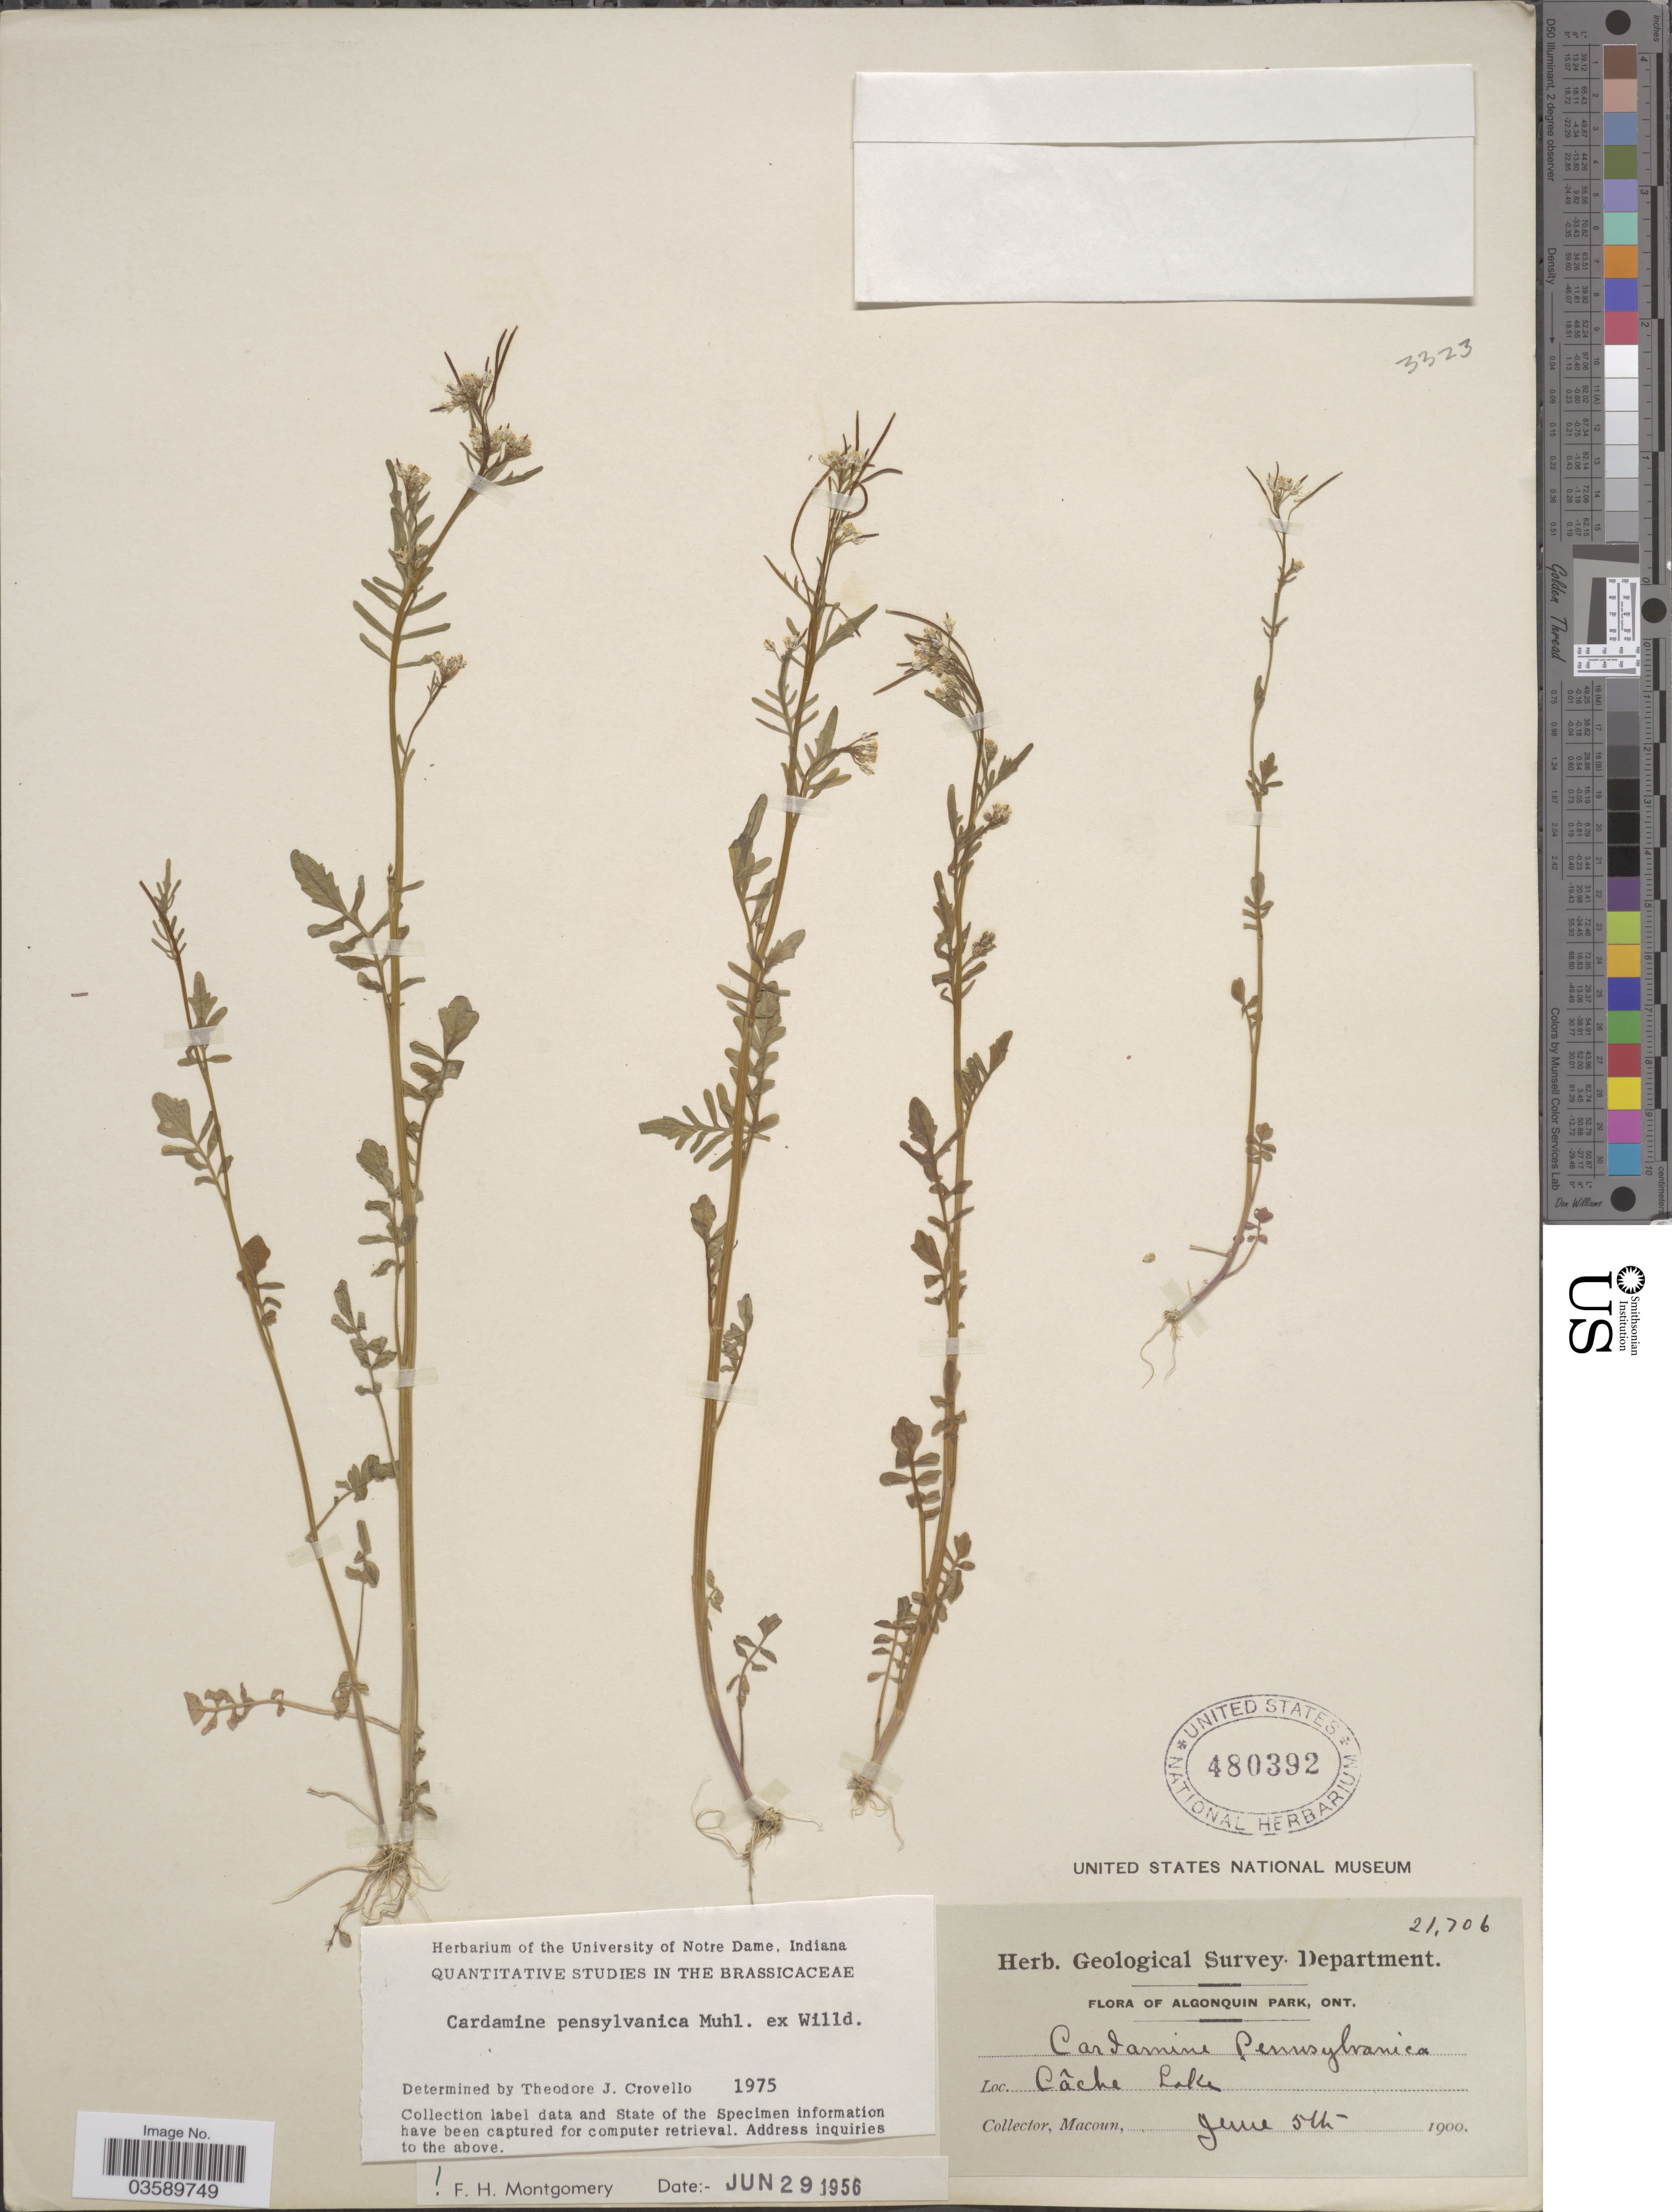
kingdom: Plantae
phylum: Tracheophyta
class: Magnoliopsida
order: Brassicales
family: Brassicaceae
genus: Cardamine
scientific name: Cardamine pensylvanica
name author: Muhl. ex Willd.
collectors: -- Macoun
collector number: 21706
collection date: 1900-06-05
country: Canada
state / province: Ontario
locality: Algonquin Park. Câche Lake.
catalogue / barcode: US 480392